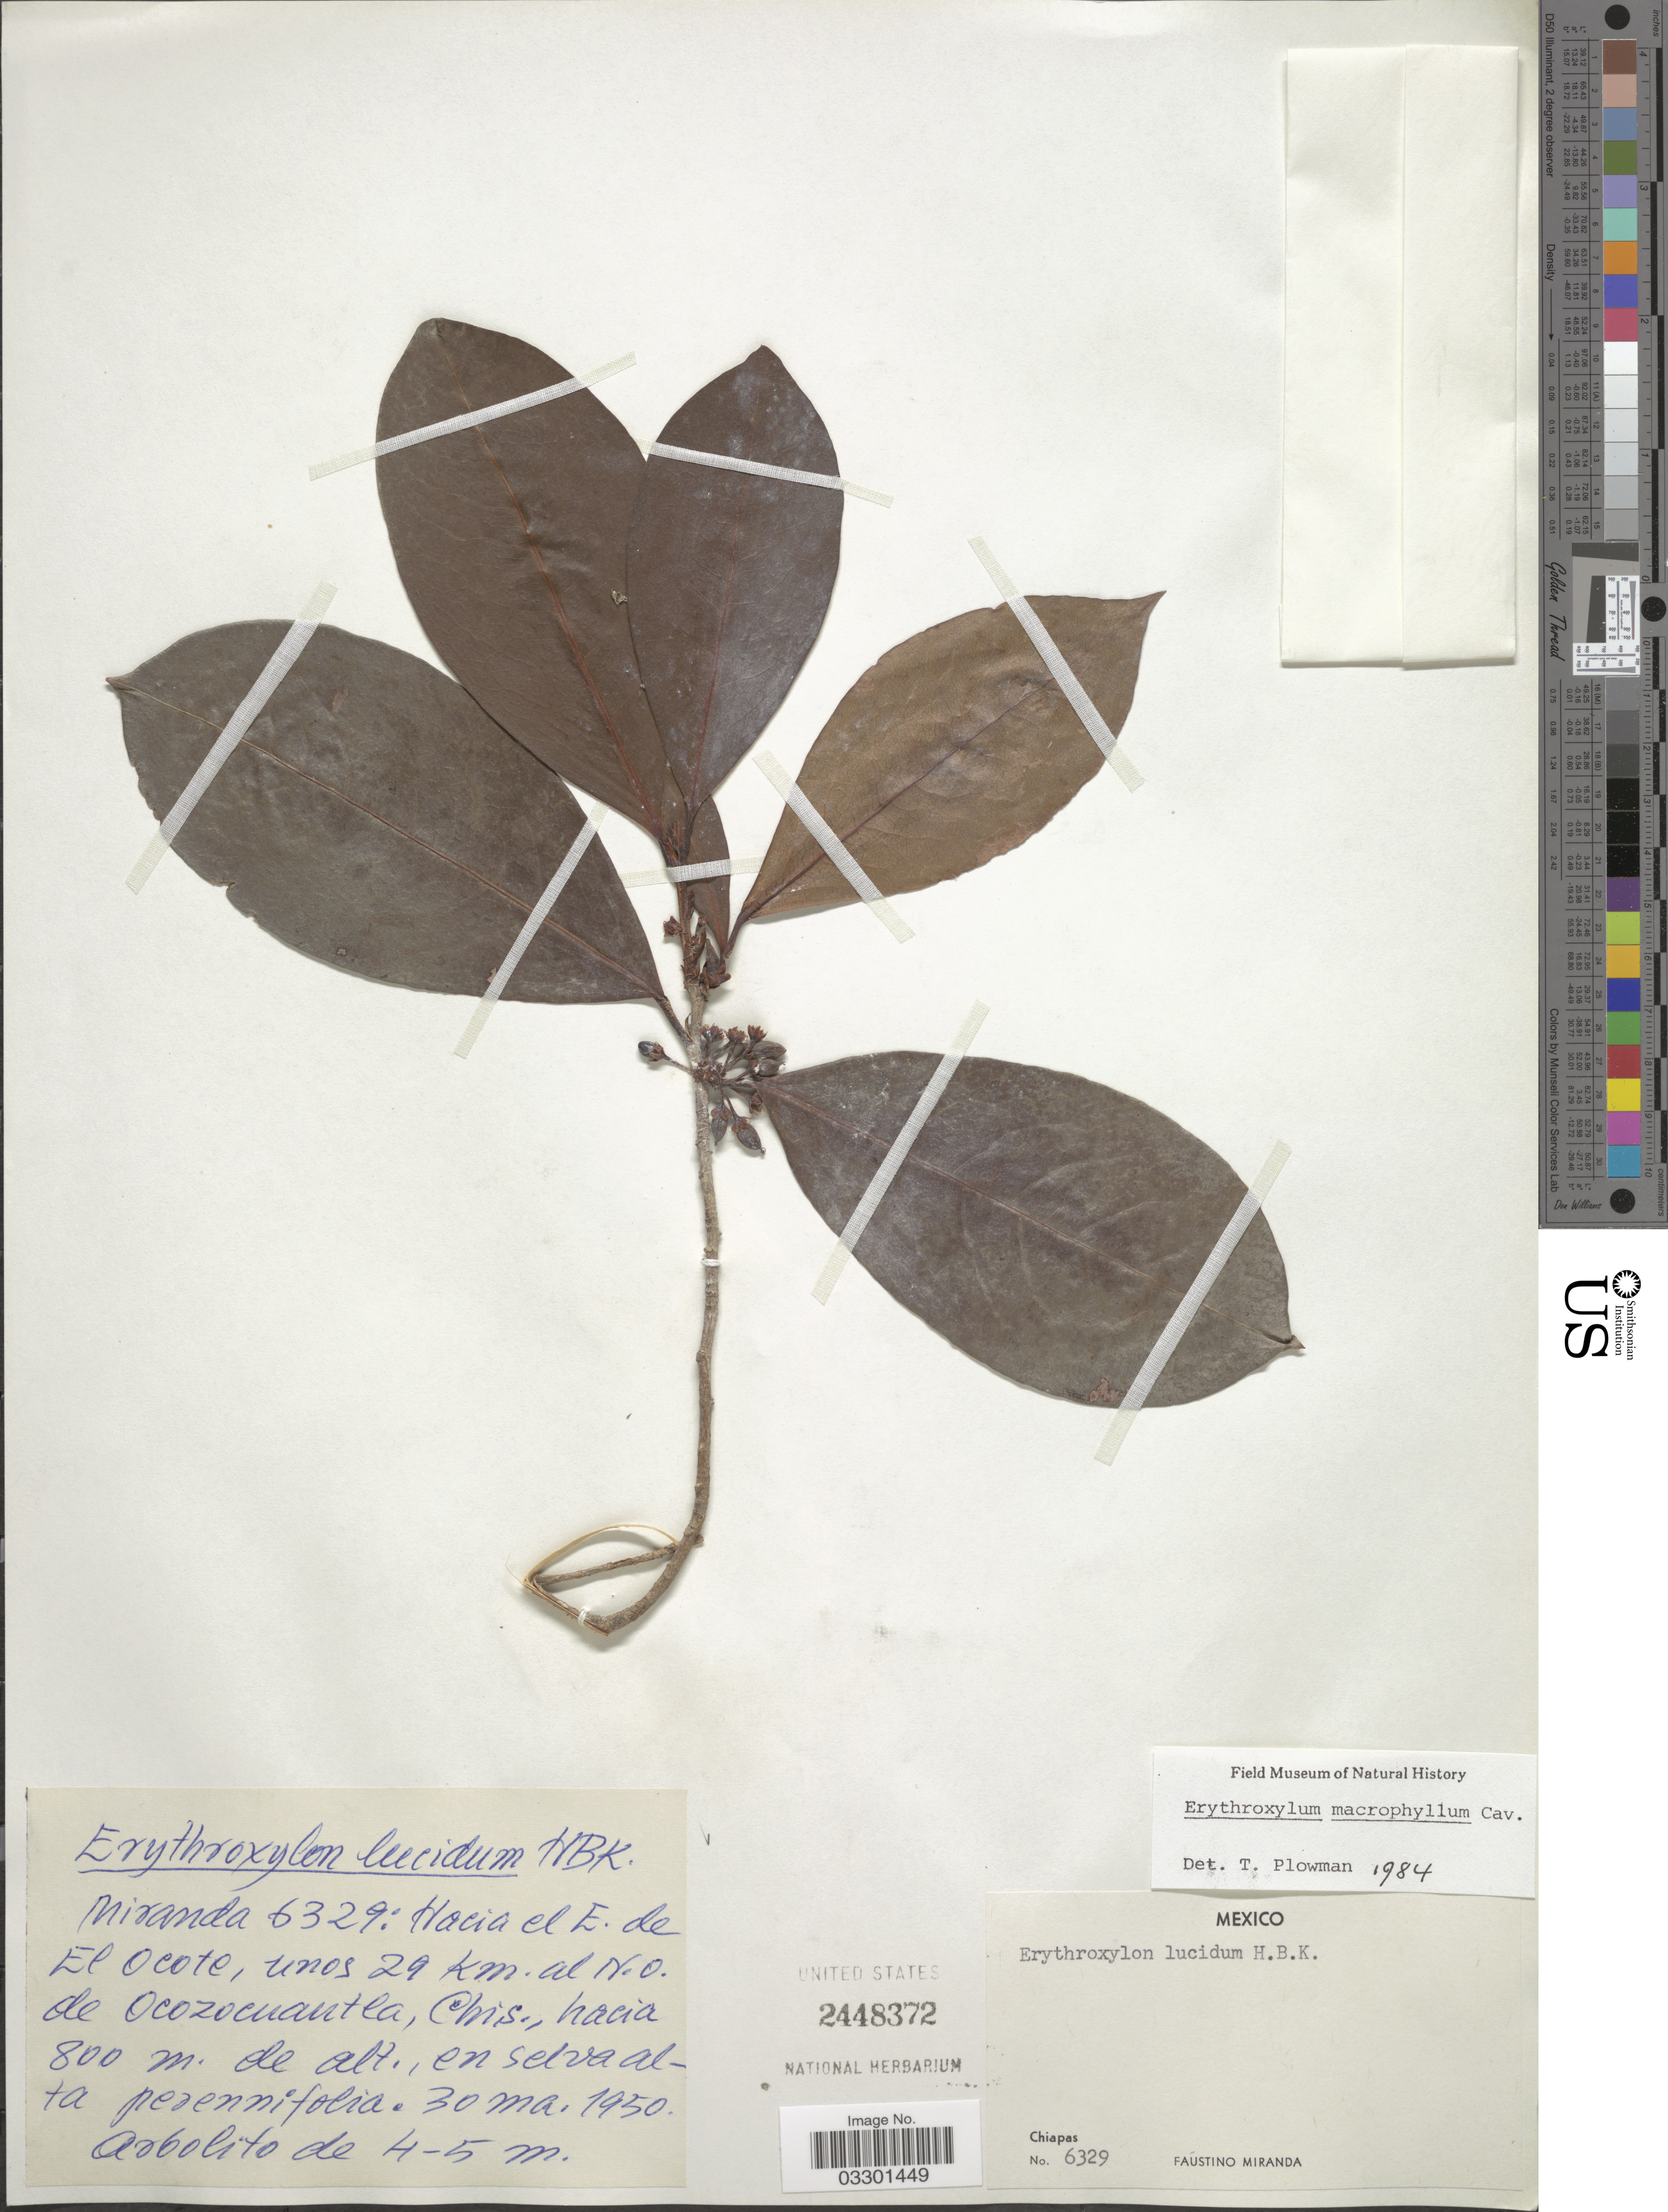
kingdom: Plantae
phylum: Tracheophyta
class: Magnoliopsida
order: Malpighiales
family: Erythroxylaceae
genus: Erythroxylum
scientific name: Erythroxylum macrophyllum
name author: Cav.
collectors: F. Miranda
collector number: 6329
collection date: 1950-03-30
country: Mexico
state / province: Chiapas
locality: Hacia el E. de El Ocote, unos 29 km. al N.O. de Ocozocuautla, Chis.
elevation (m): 800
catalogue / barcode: US 2448372